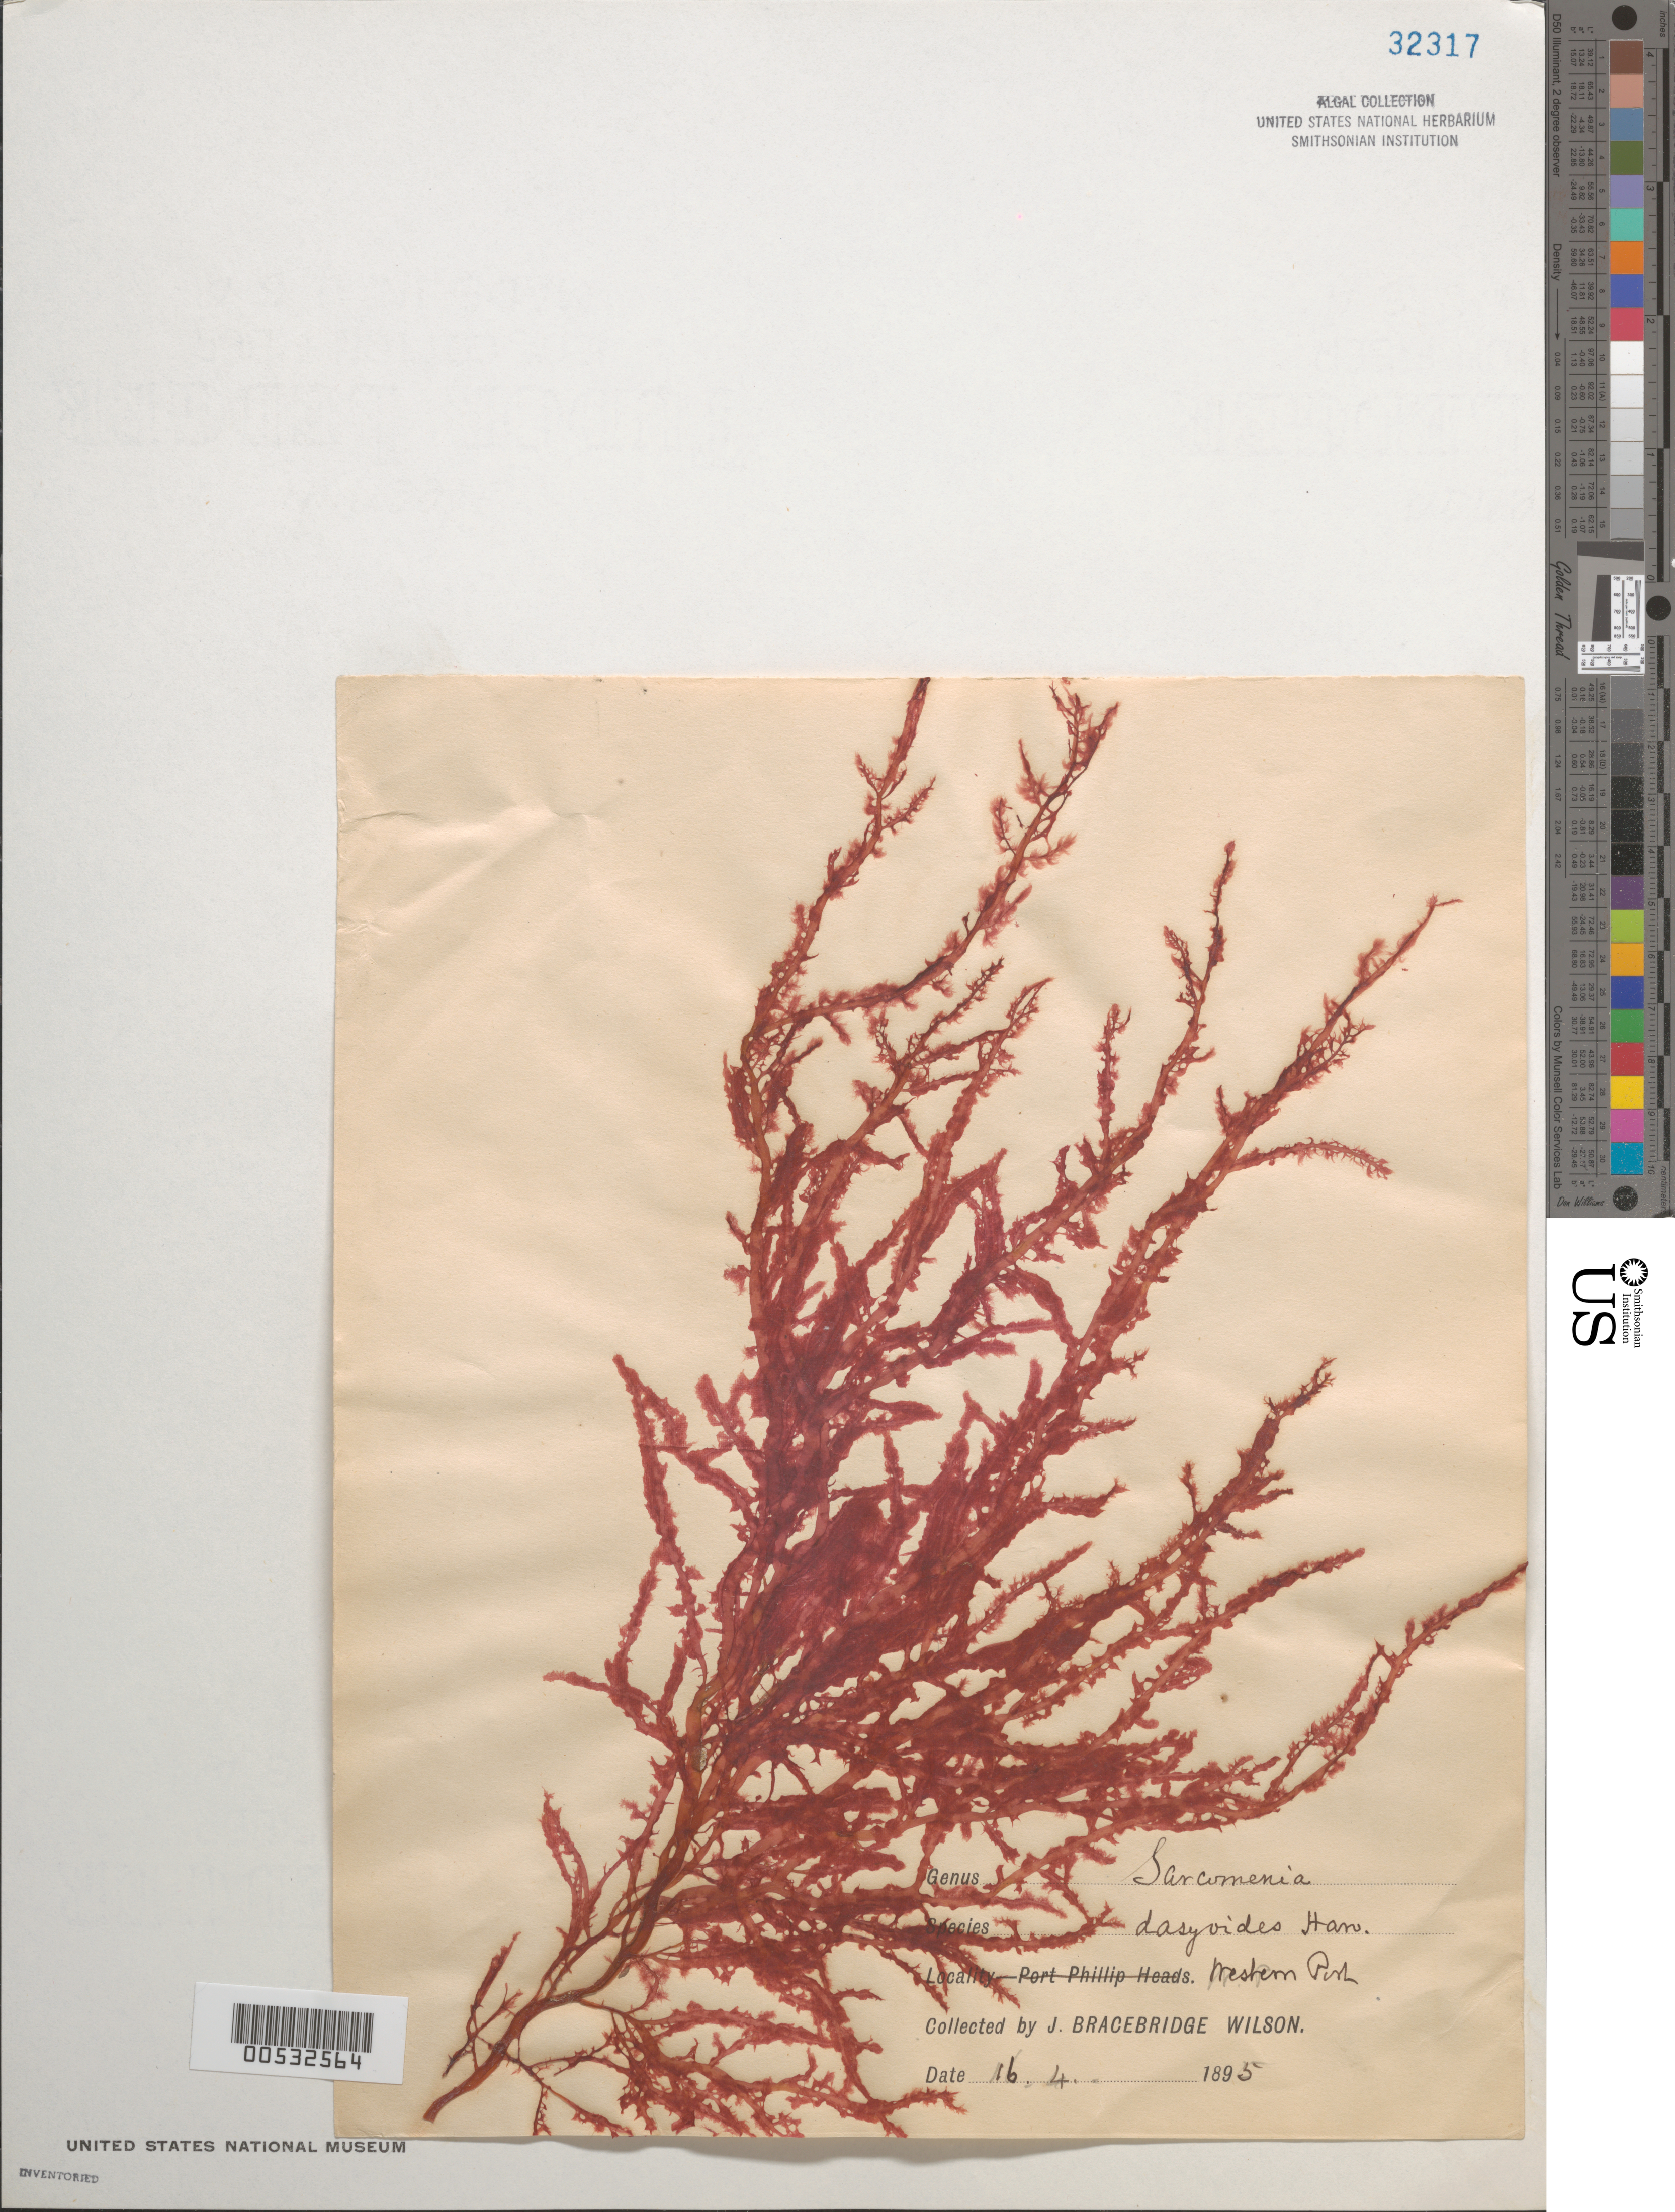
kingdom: Plantae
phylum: Rhodophyta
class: Florideophyceae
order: Ceramiales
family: Sarcomeniaceae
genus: Platysiphonia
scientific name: Platysiphonia victoriae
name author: (Harv. ex J. Agardh) Womersley & Shepley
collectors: J. B. Wilson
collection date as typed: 16 Apr 1895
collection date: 1895-04-16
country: Australia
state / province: Victoria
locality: Western Port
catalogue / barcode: US 32317